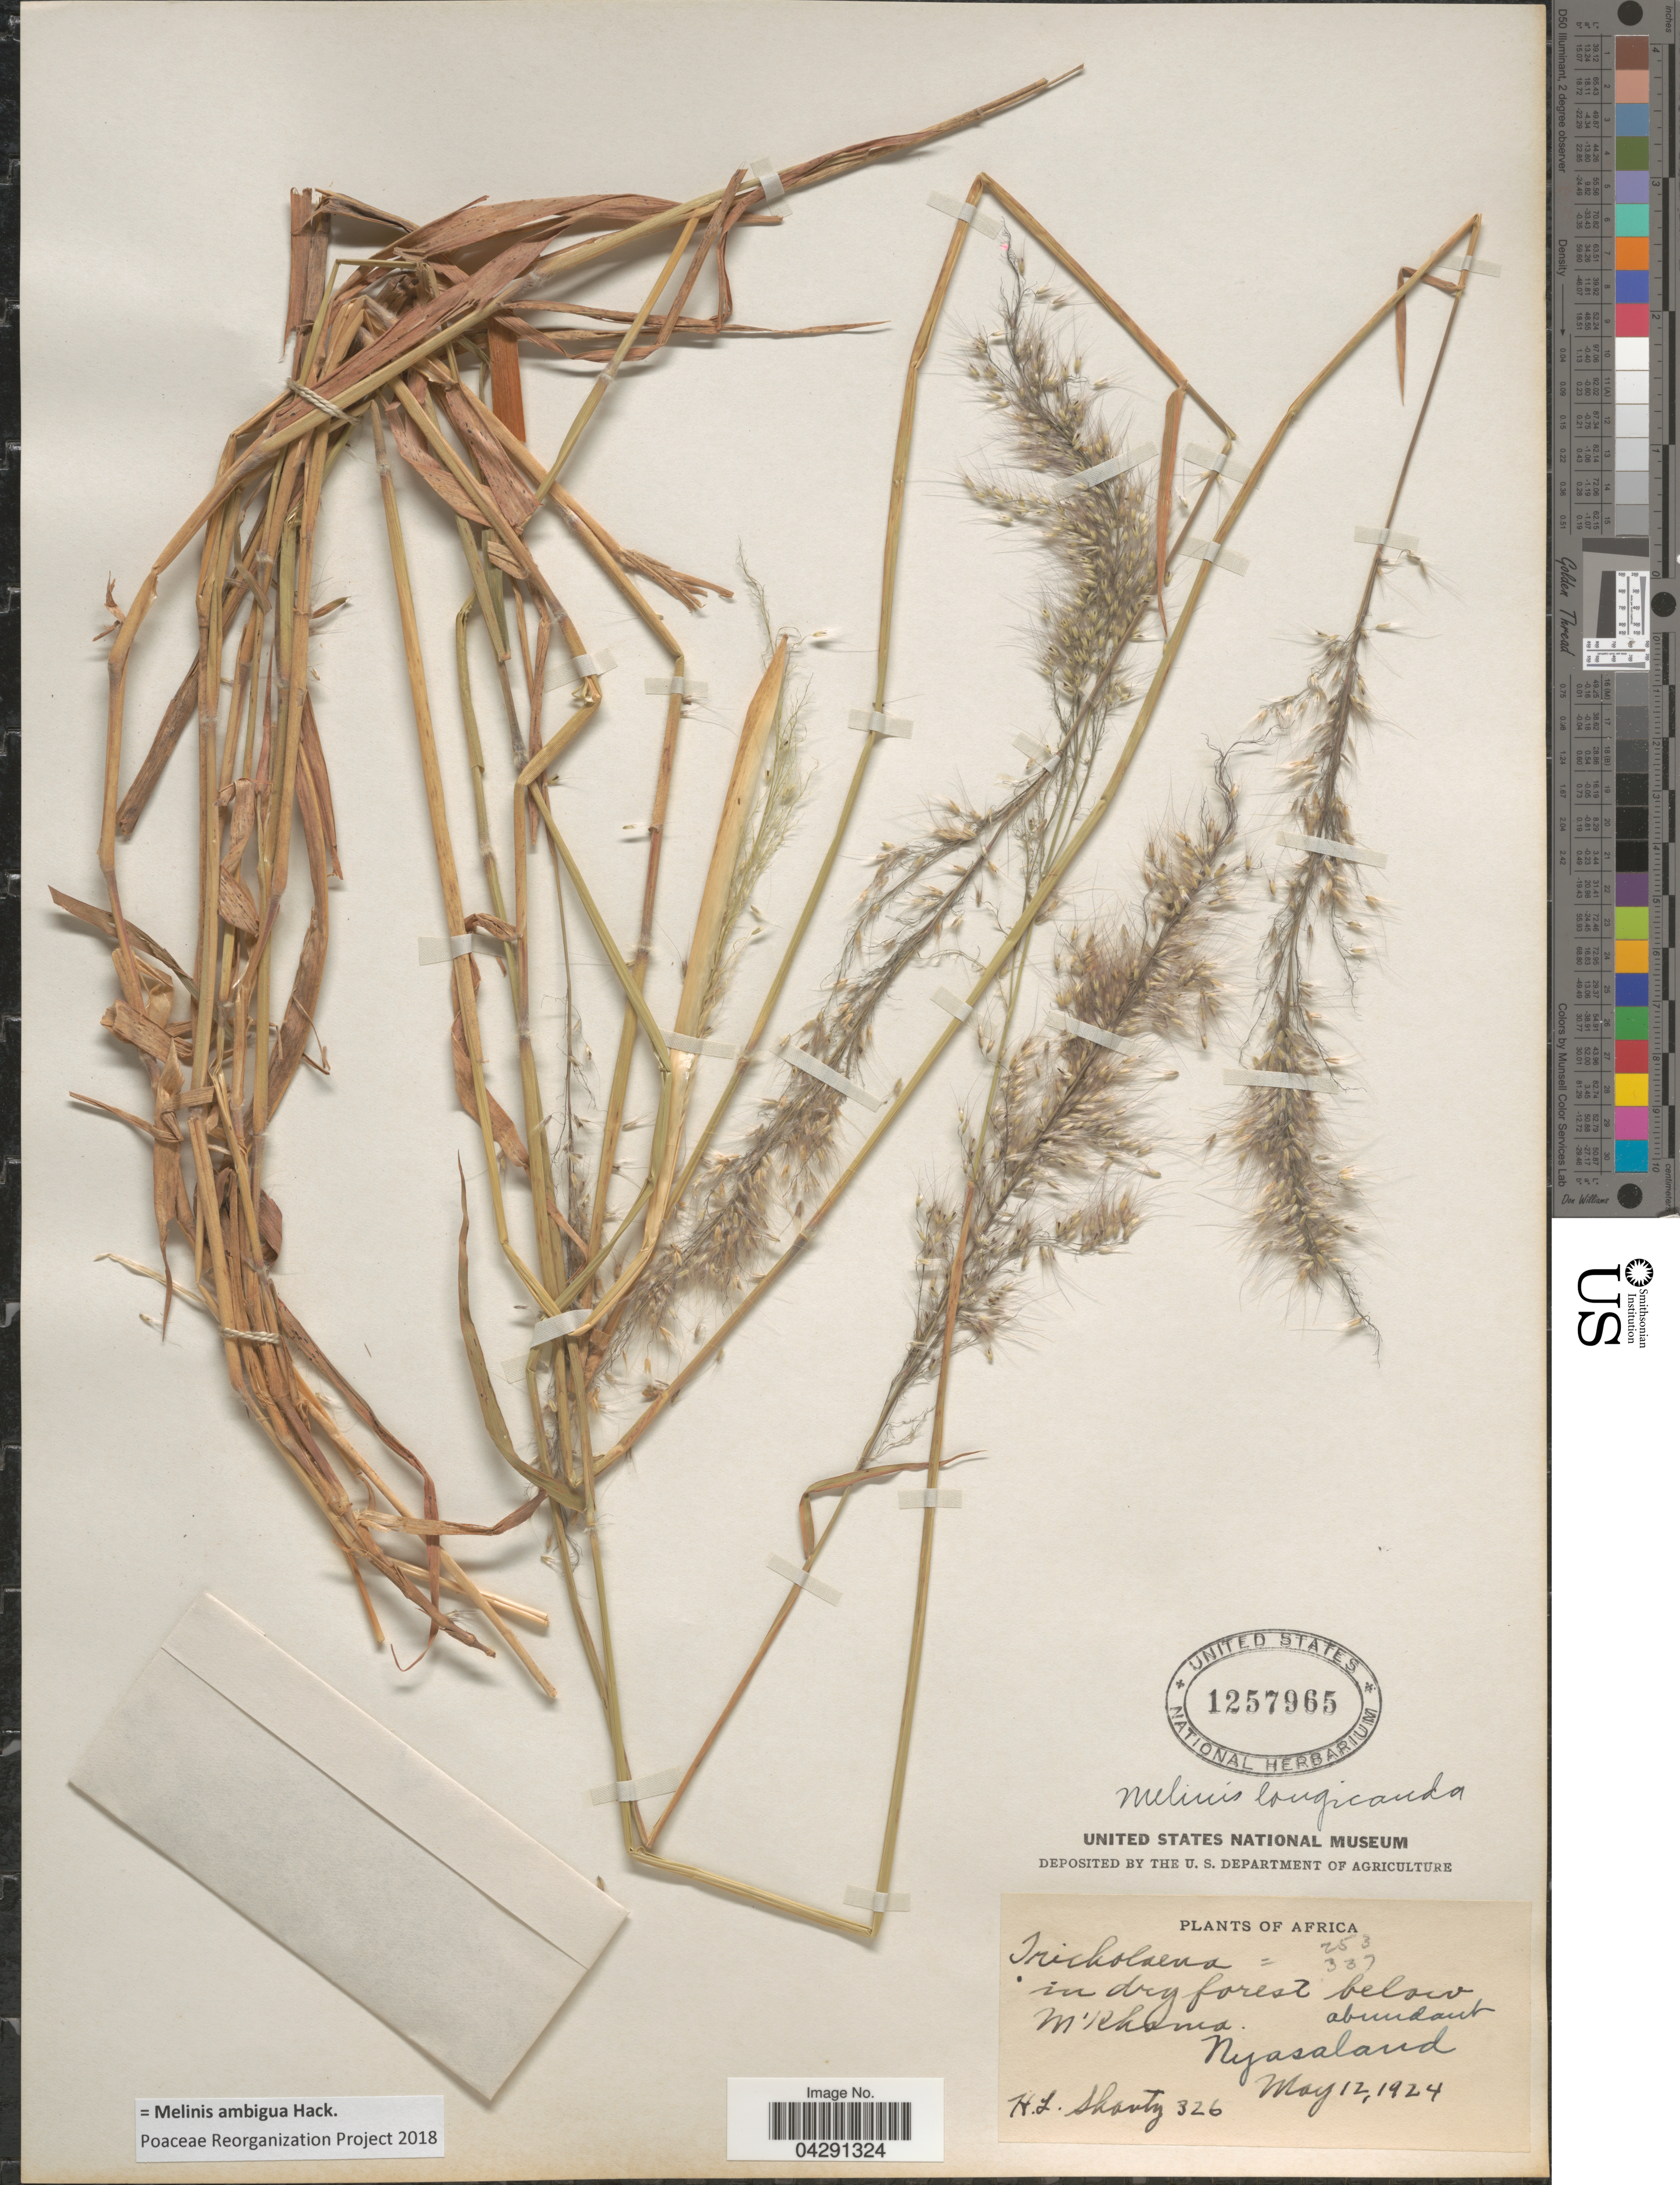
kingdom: Plantae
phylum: Tracheophyta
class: Liliopsida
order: Poales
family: Poaceae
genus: Melinis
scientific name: Melinis ambigua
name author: Hack.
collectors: H. Shantz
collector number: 326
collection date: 1924-05-12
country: Malawi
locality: In dry forest below M'Rhoma. Nyasaland.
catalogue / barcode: US 1257965